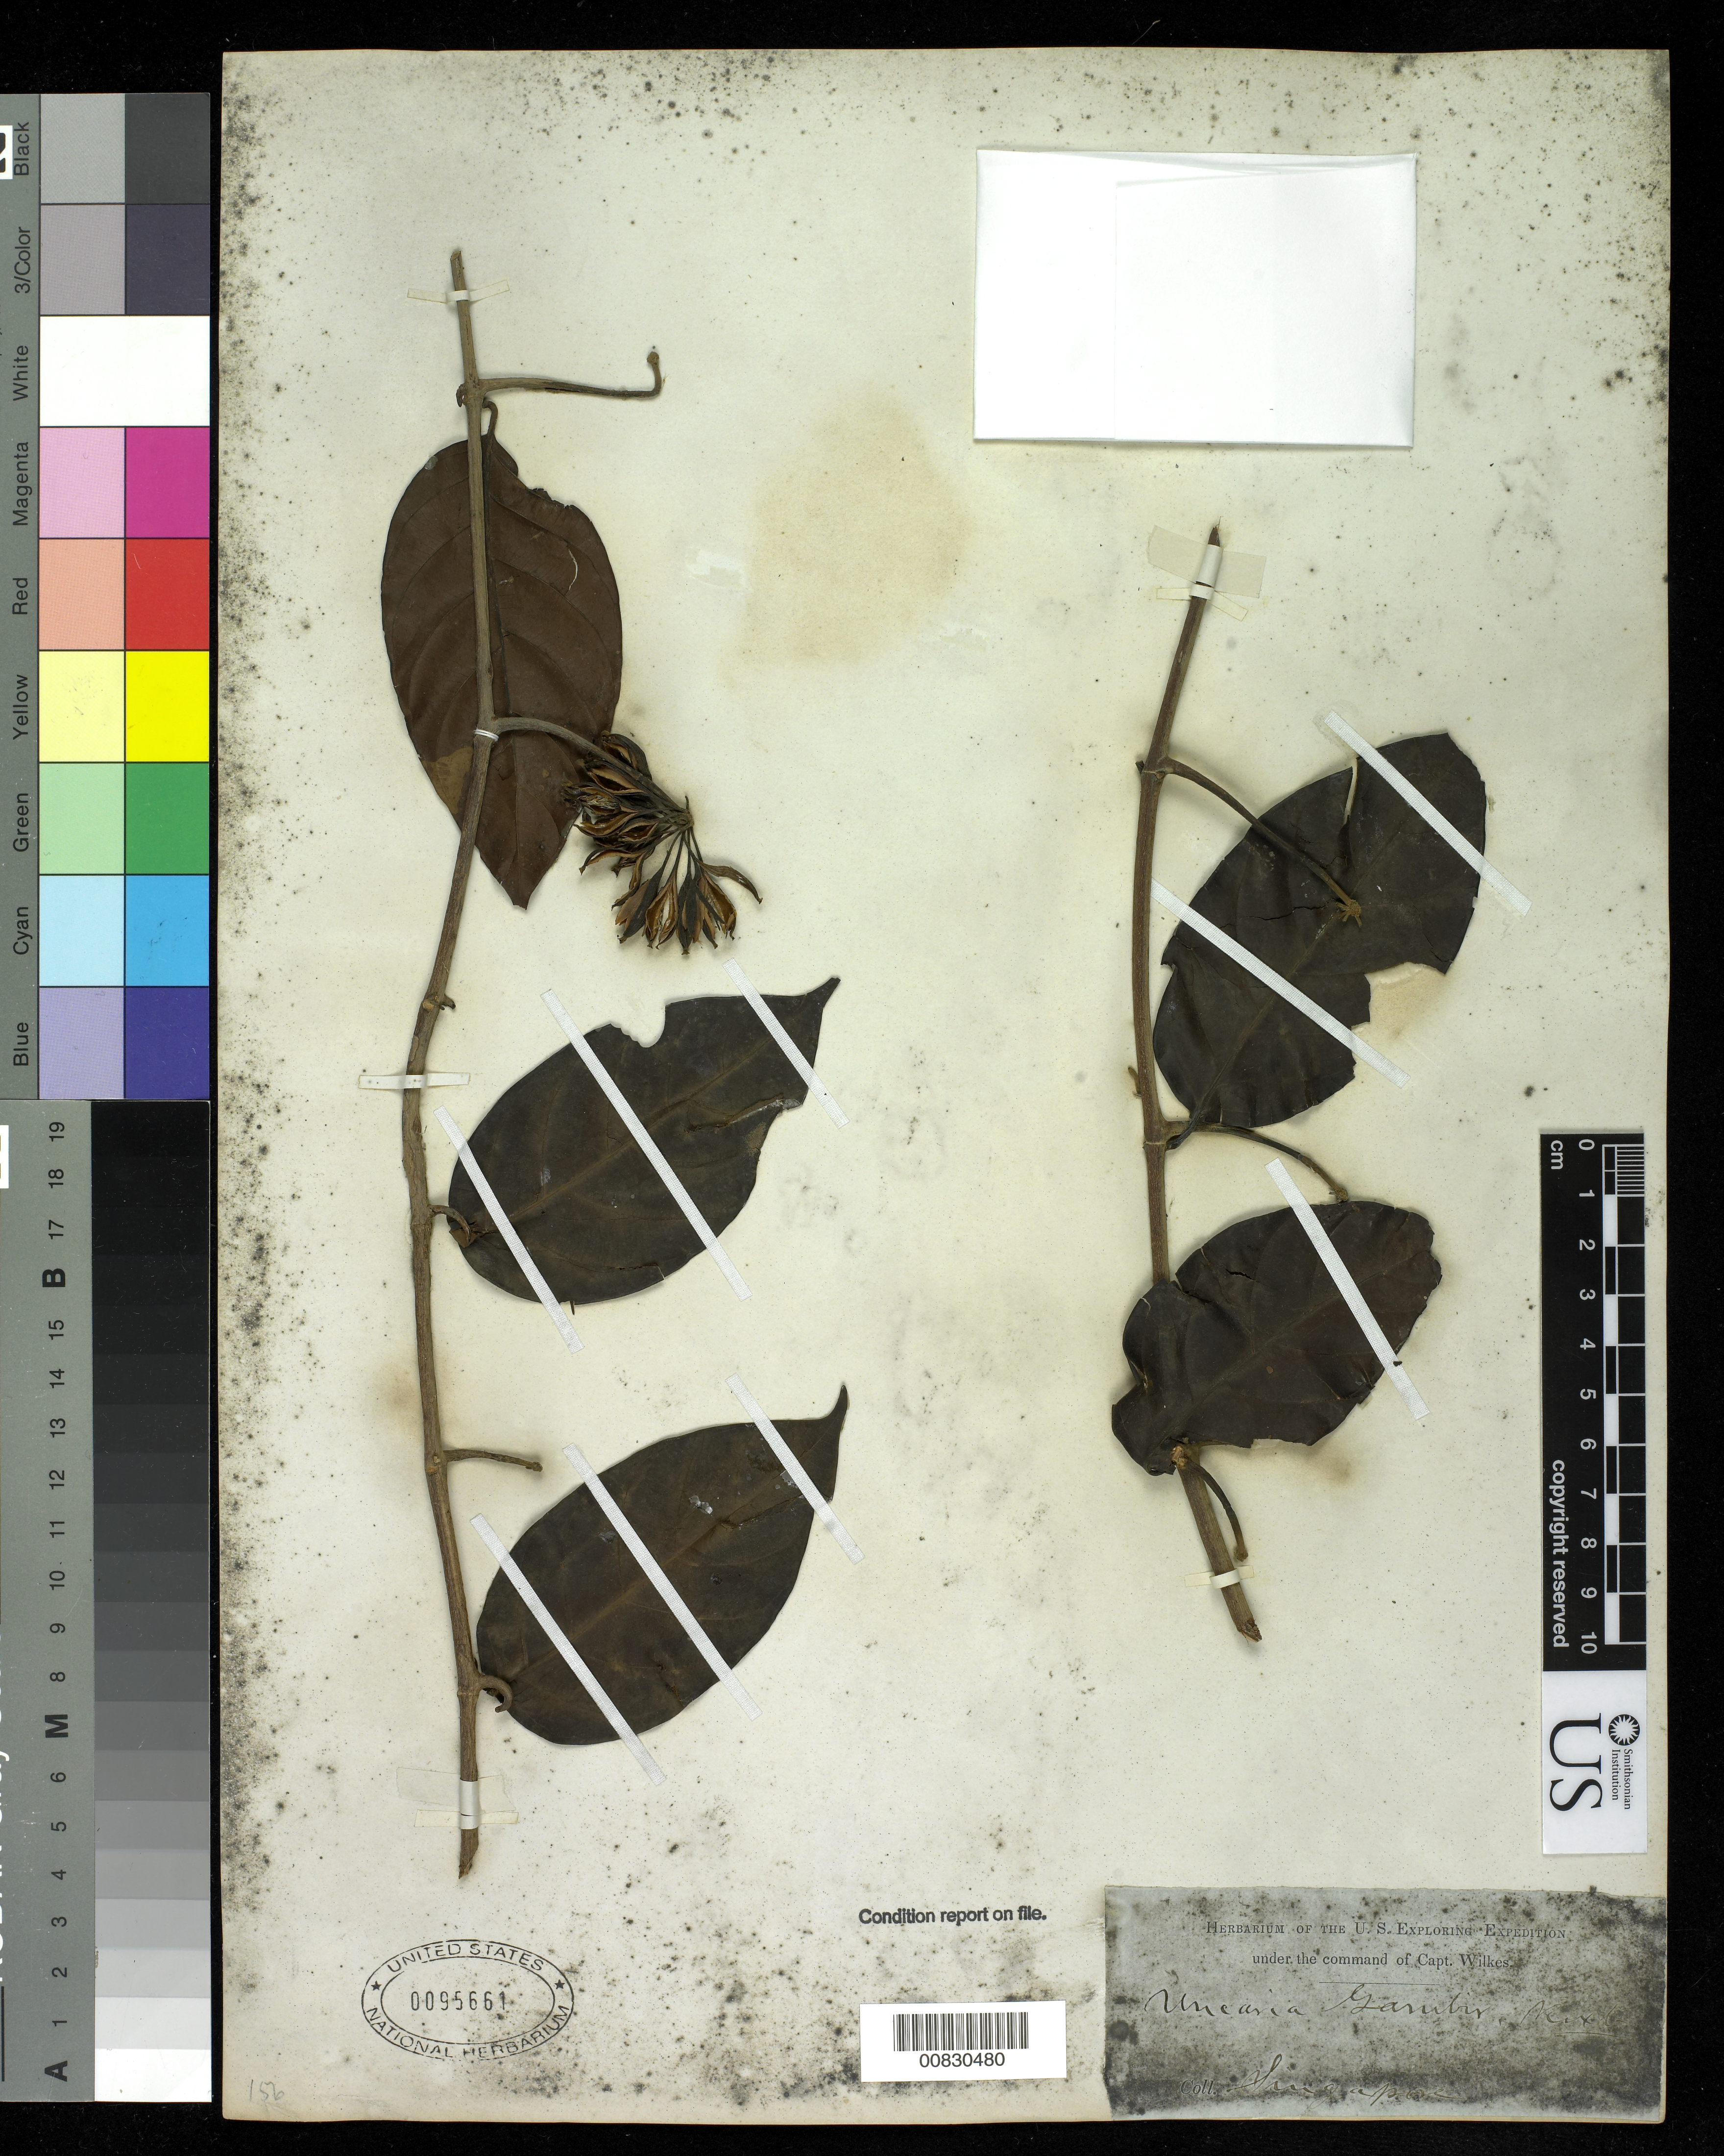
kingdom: Plantae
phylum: Tracheophyta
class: Magnoliopsida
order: Gentianales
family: Rubiaceae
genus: Uncaria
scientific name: Uncaria gambir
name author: (Hunt) Roxb.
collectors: Wilkes Explor. Exped.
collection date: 1838/1842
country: Singapore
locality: Singapore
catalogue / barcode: US 95661